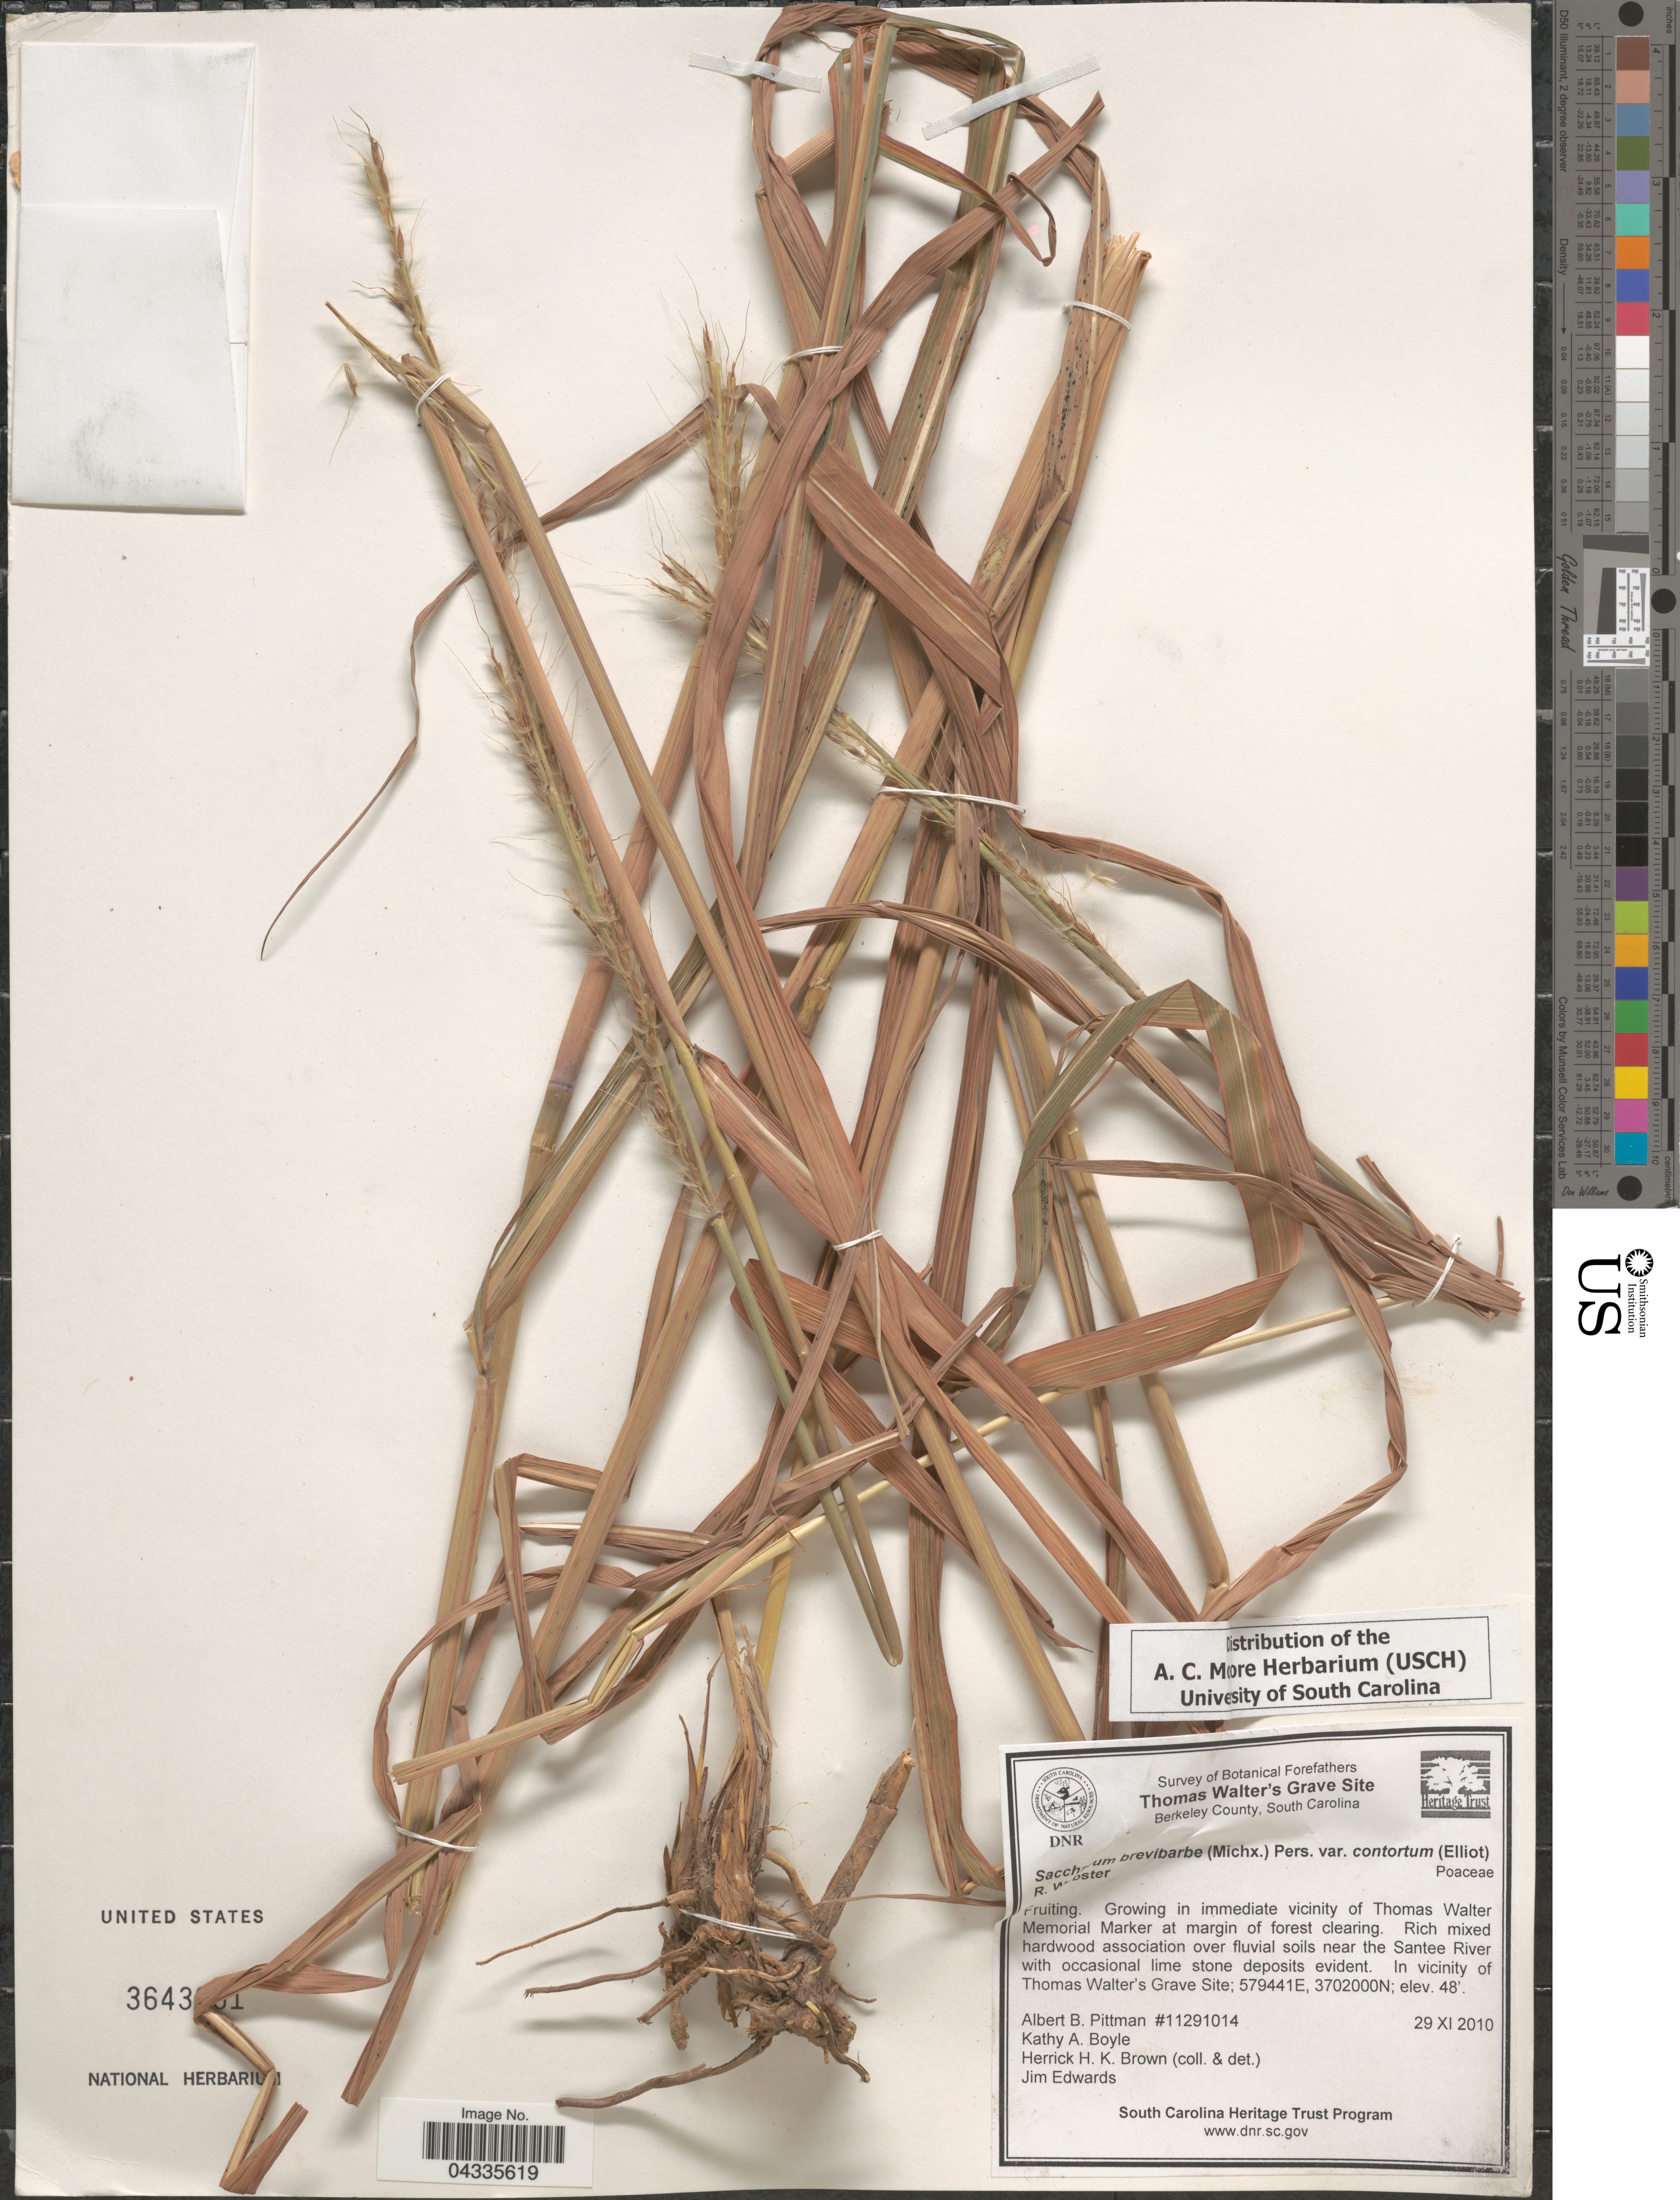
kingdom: Plantae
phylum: Tracheophyta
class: Liliopsida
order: Poales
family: Poaceae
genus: Erianthus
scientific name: Erianthus brevibarbis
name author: Michx.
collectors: A. B. Pittman, K. A. Boyle, H. H. K. Brown & J. Edwards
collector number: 11291014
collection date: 2010-11-29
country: United States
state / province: South Carolina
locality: Growing in immediate vicinity of Thomas Walter Memorial Marker at margin of forest clearing. Rich mixed hardwood association over fluvial soils near the Santee River with occasional lime stone deposits evident. In vicinity of Thomas Walter's Grave Site.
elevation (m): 15